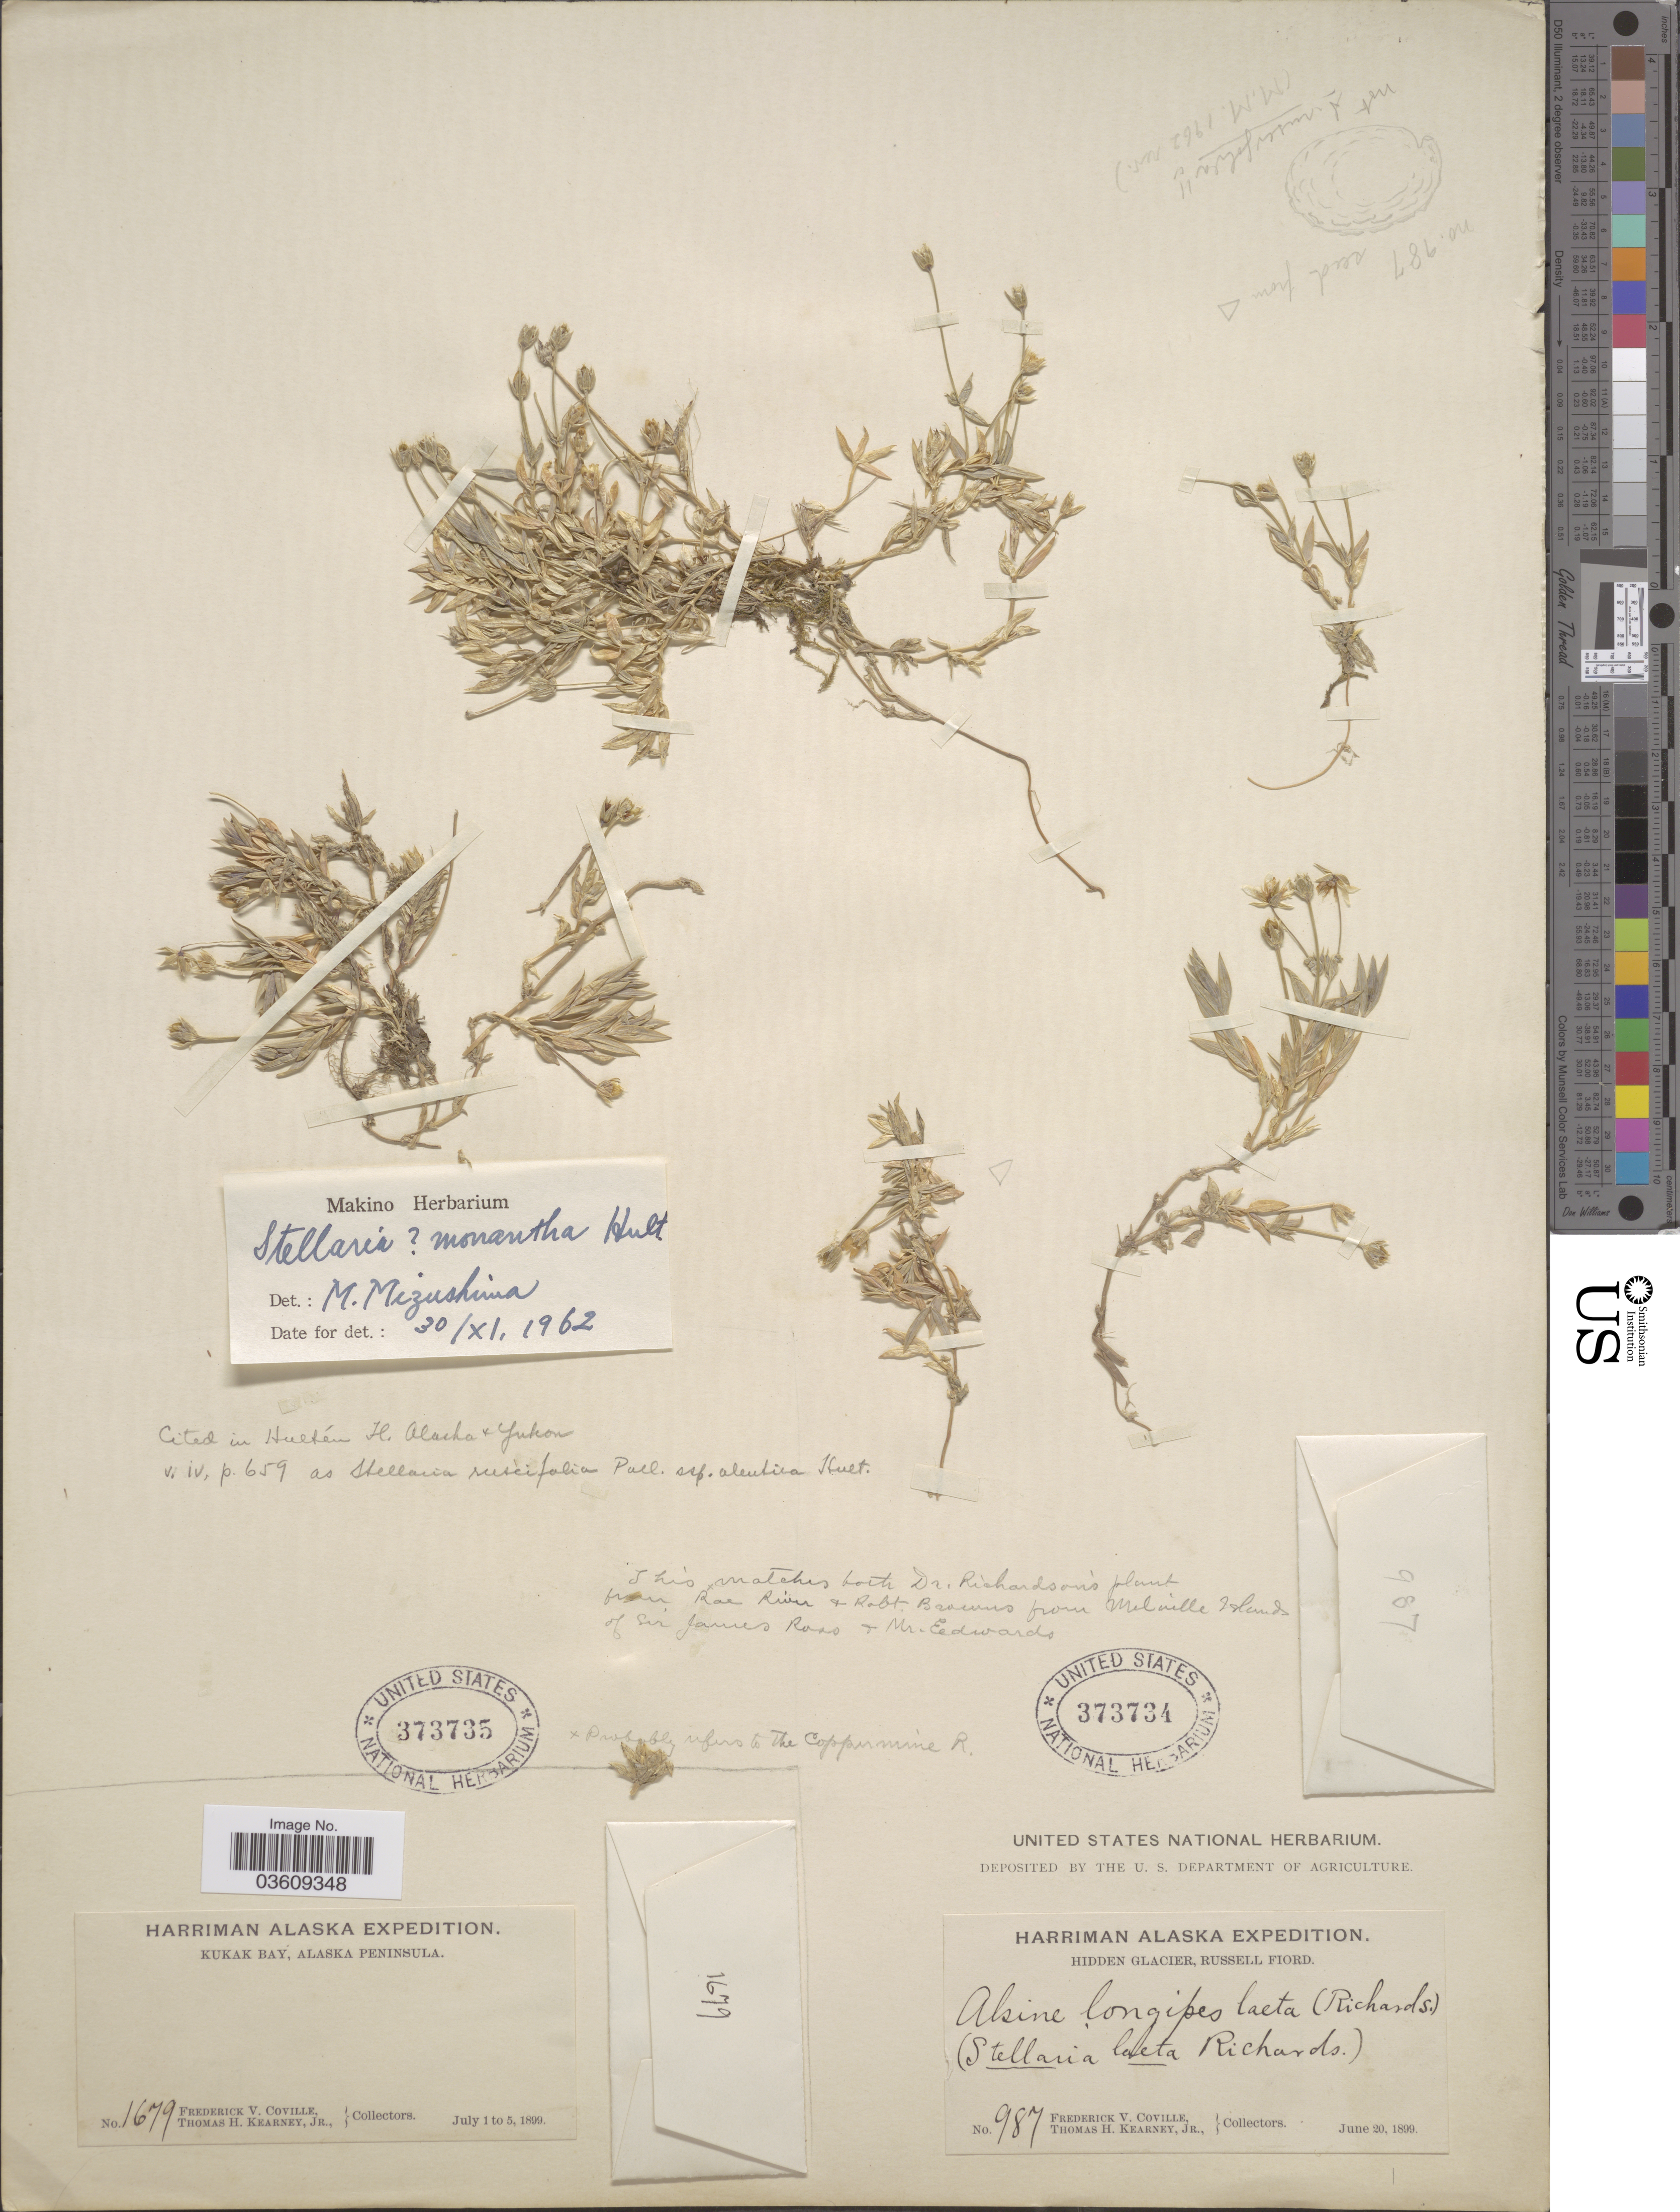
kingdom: Plantae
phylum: Tracheophyta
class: Magnoliopsida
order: Caryophyllales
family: Caryophyllaceae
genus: Stellaria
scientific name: Stellaria ruscifolia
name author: Pall. ex Schltdl.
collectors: F. V. Coville & T. H. Kearney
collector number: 1679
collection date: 1899-07-01/1899-07-05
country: United States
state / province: Alaska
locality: Kukak Bay, Alaska Peninsula.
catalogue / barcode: US 373735